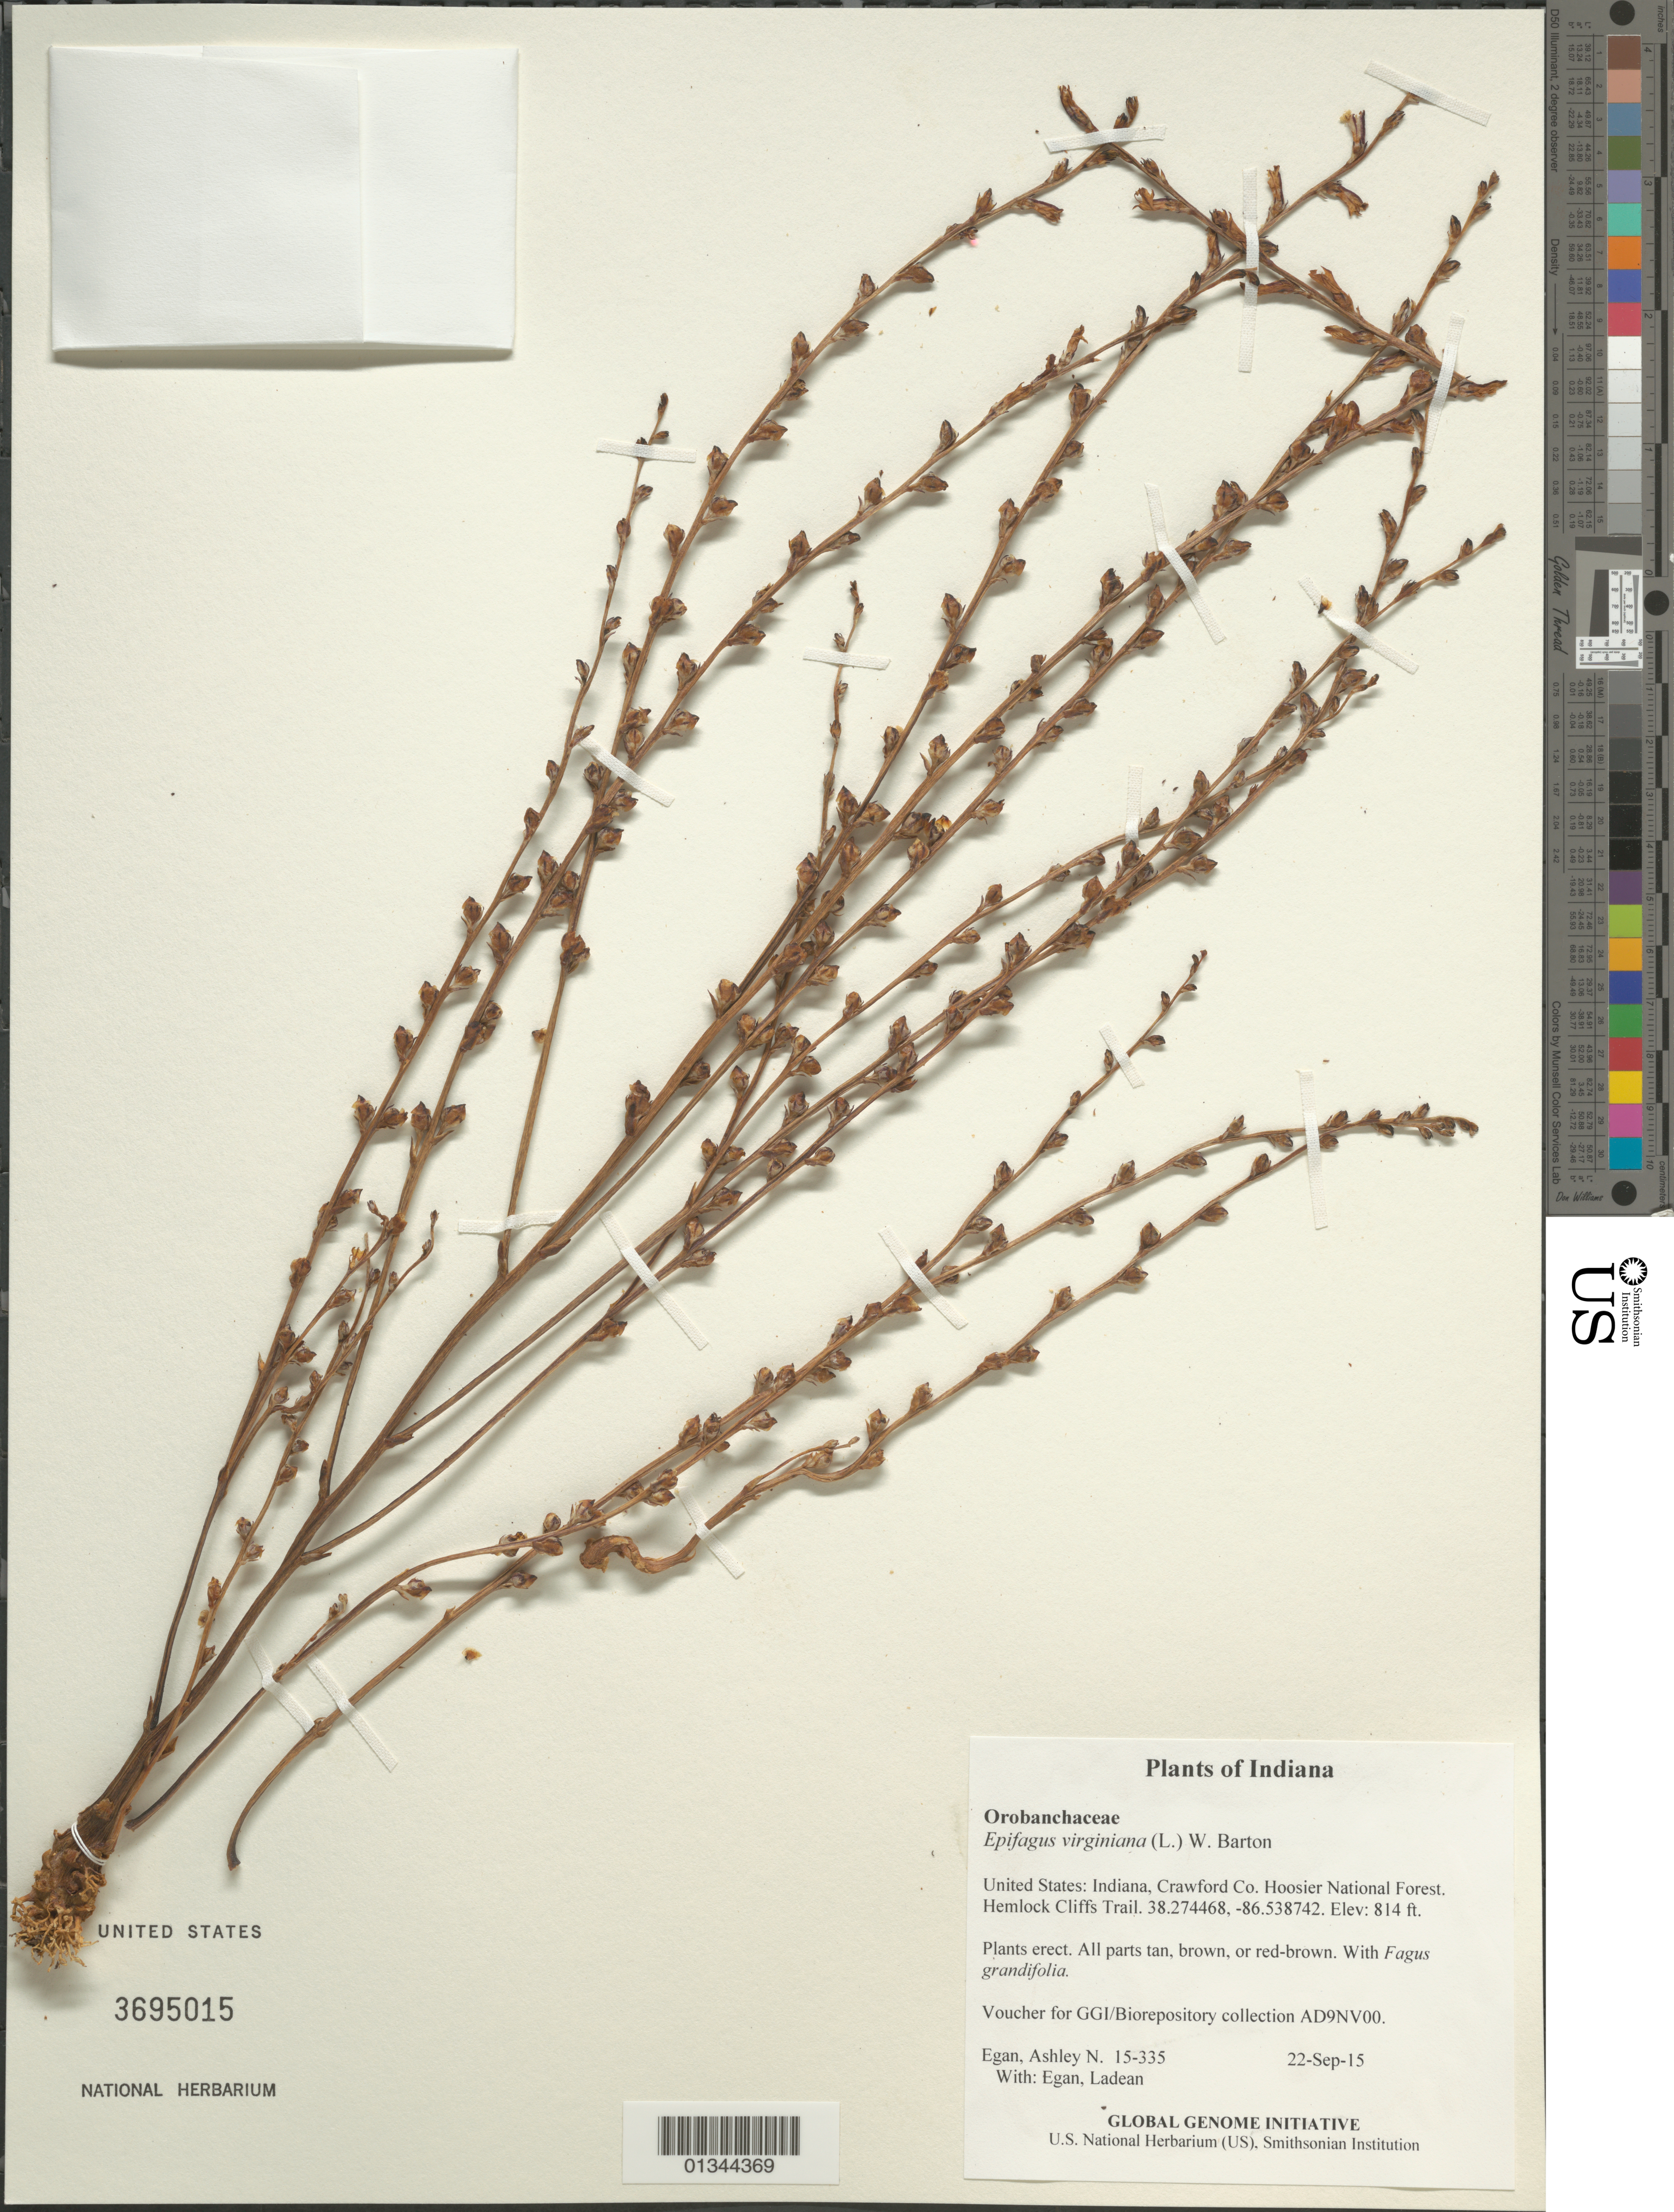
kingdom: Plantae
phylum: Tracheophyta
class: Magnoliopsida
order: Lamiales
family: Orobanchaceae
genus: Epifagus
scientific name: Epifagus virginiana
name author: (L.) W.P.C. Barton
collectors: A. N. Egan & L. Egan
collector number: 15-335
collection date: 2015-09-22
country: United States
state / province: Indiana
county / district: Crawford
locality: Hoosier National Forest. Hemlock Cliffs Trail.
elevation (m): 248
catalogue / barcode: US 3695015